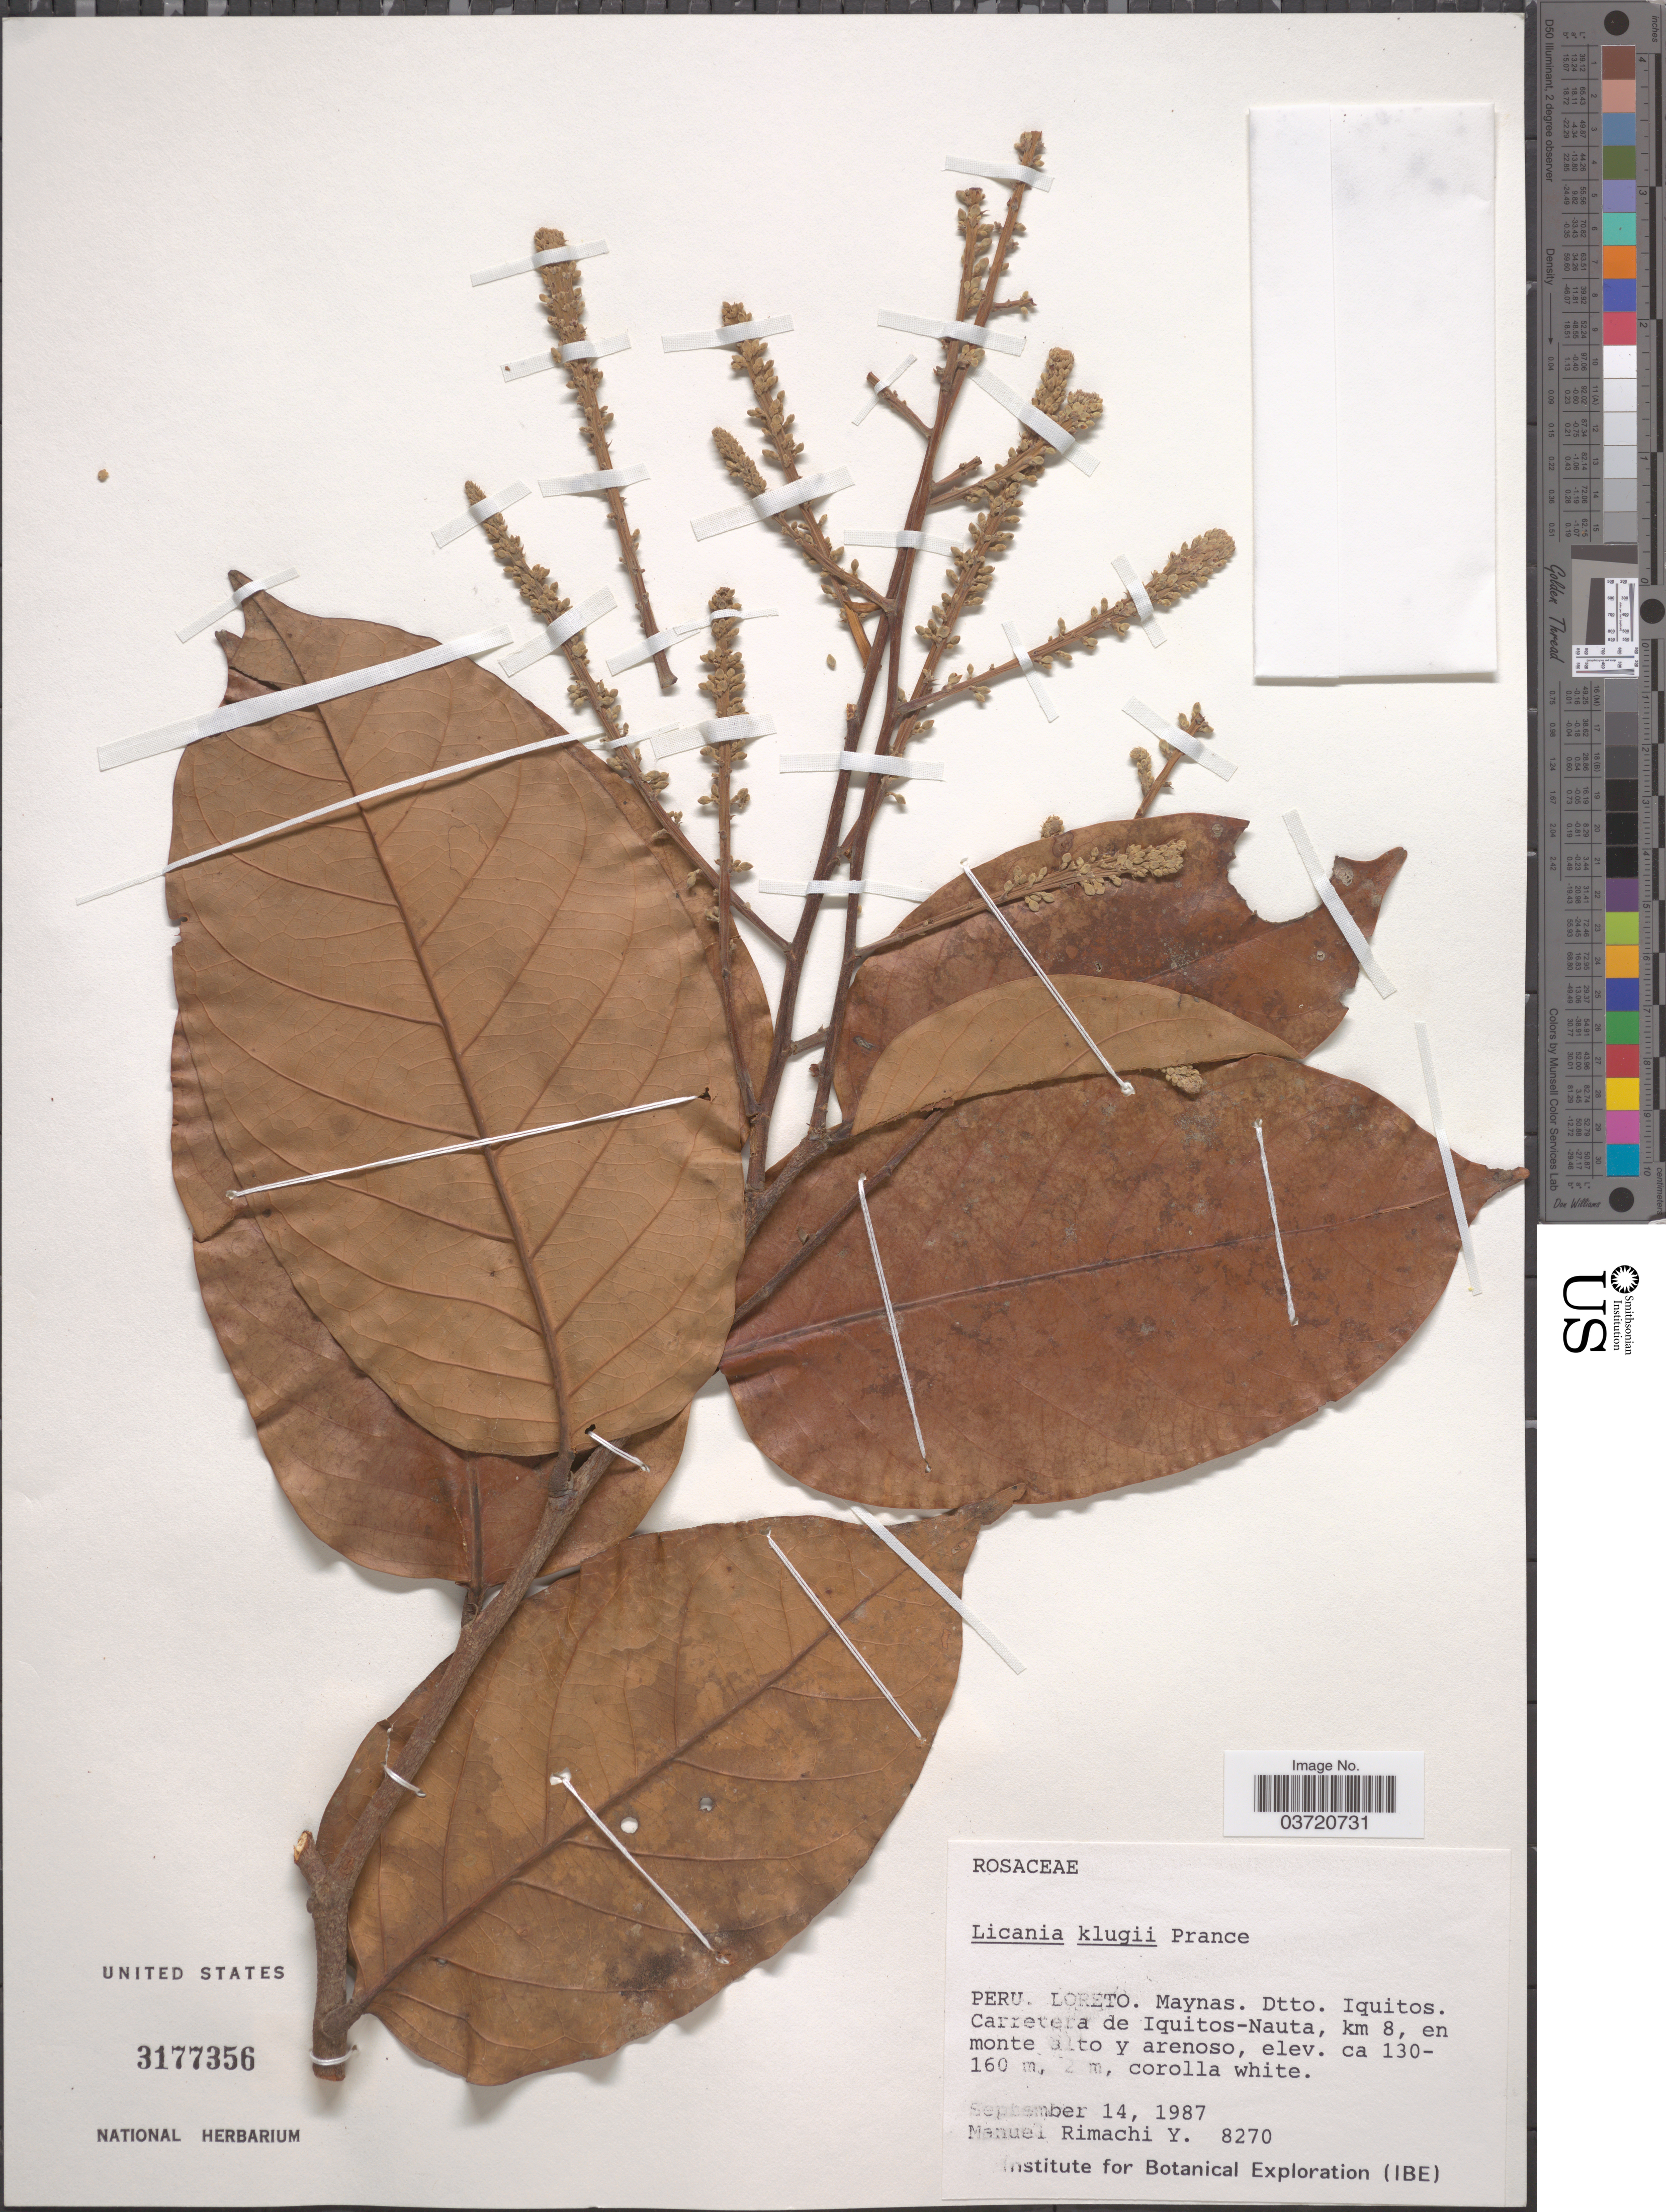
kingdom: Plantae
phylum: Tracheophyta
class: Magnoliopsida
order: Malpighiales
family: Chrysobalanaceae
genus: Moquilea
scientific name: Moquilea klugii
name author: (Prance) Sothers & Prance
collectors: M. Rimachi Y.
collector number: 8270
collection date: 1987-09-14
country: Peru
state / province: Loreto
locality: Maynas. Dtto. Iquitos. Carretera de Iquitos-Nauta, km 8, en monte alto y arenoso.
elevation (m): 130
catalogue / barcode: US 3177356